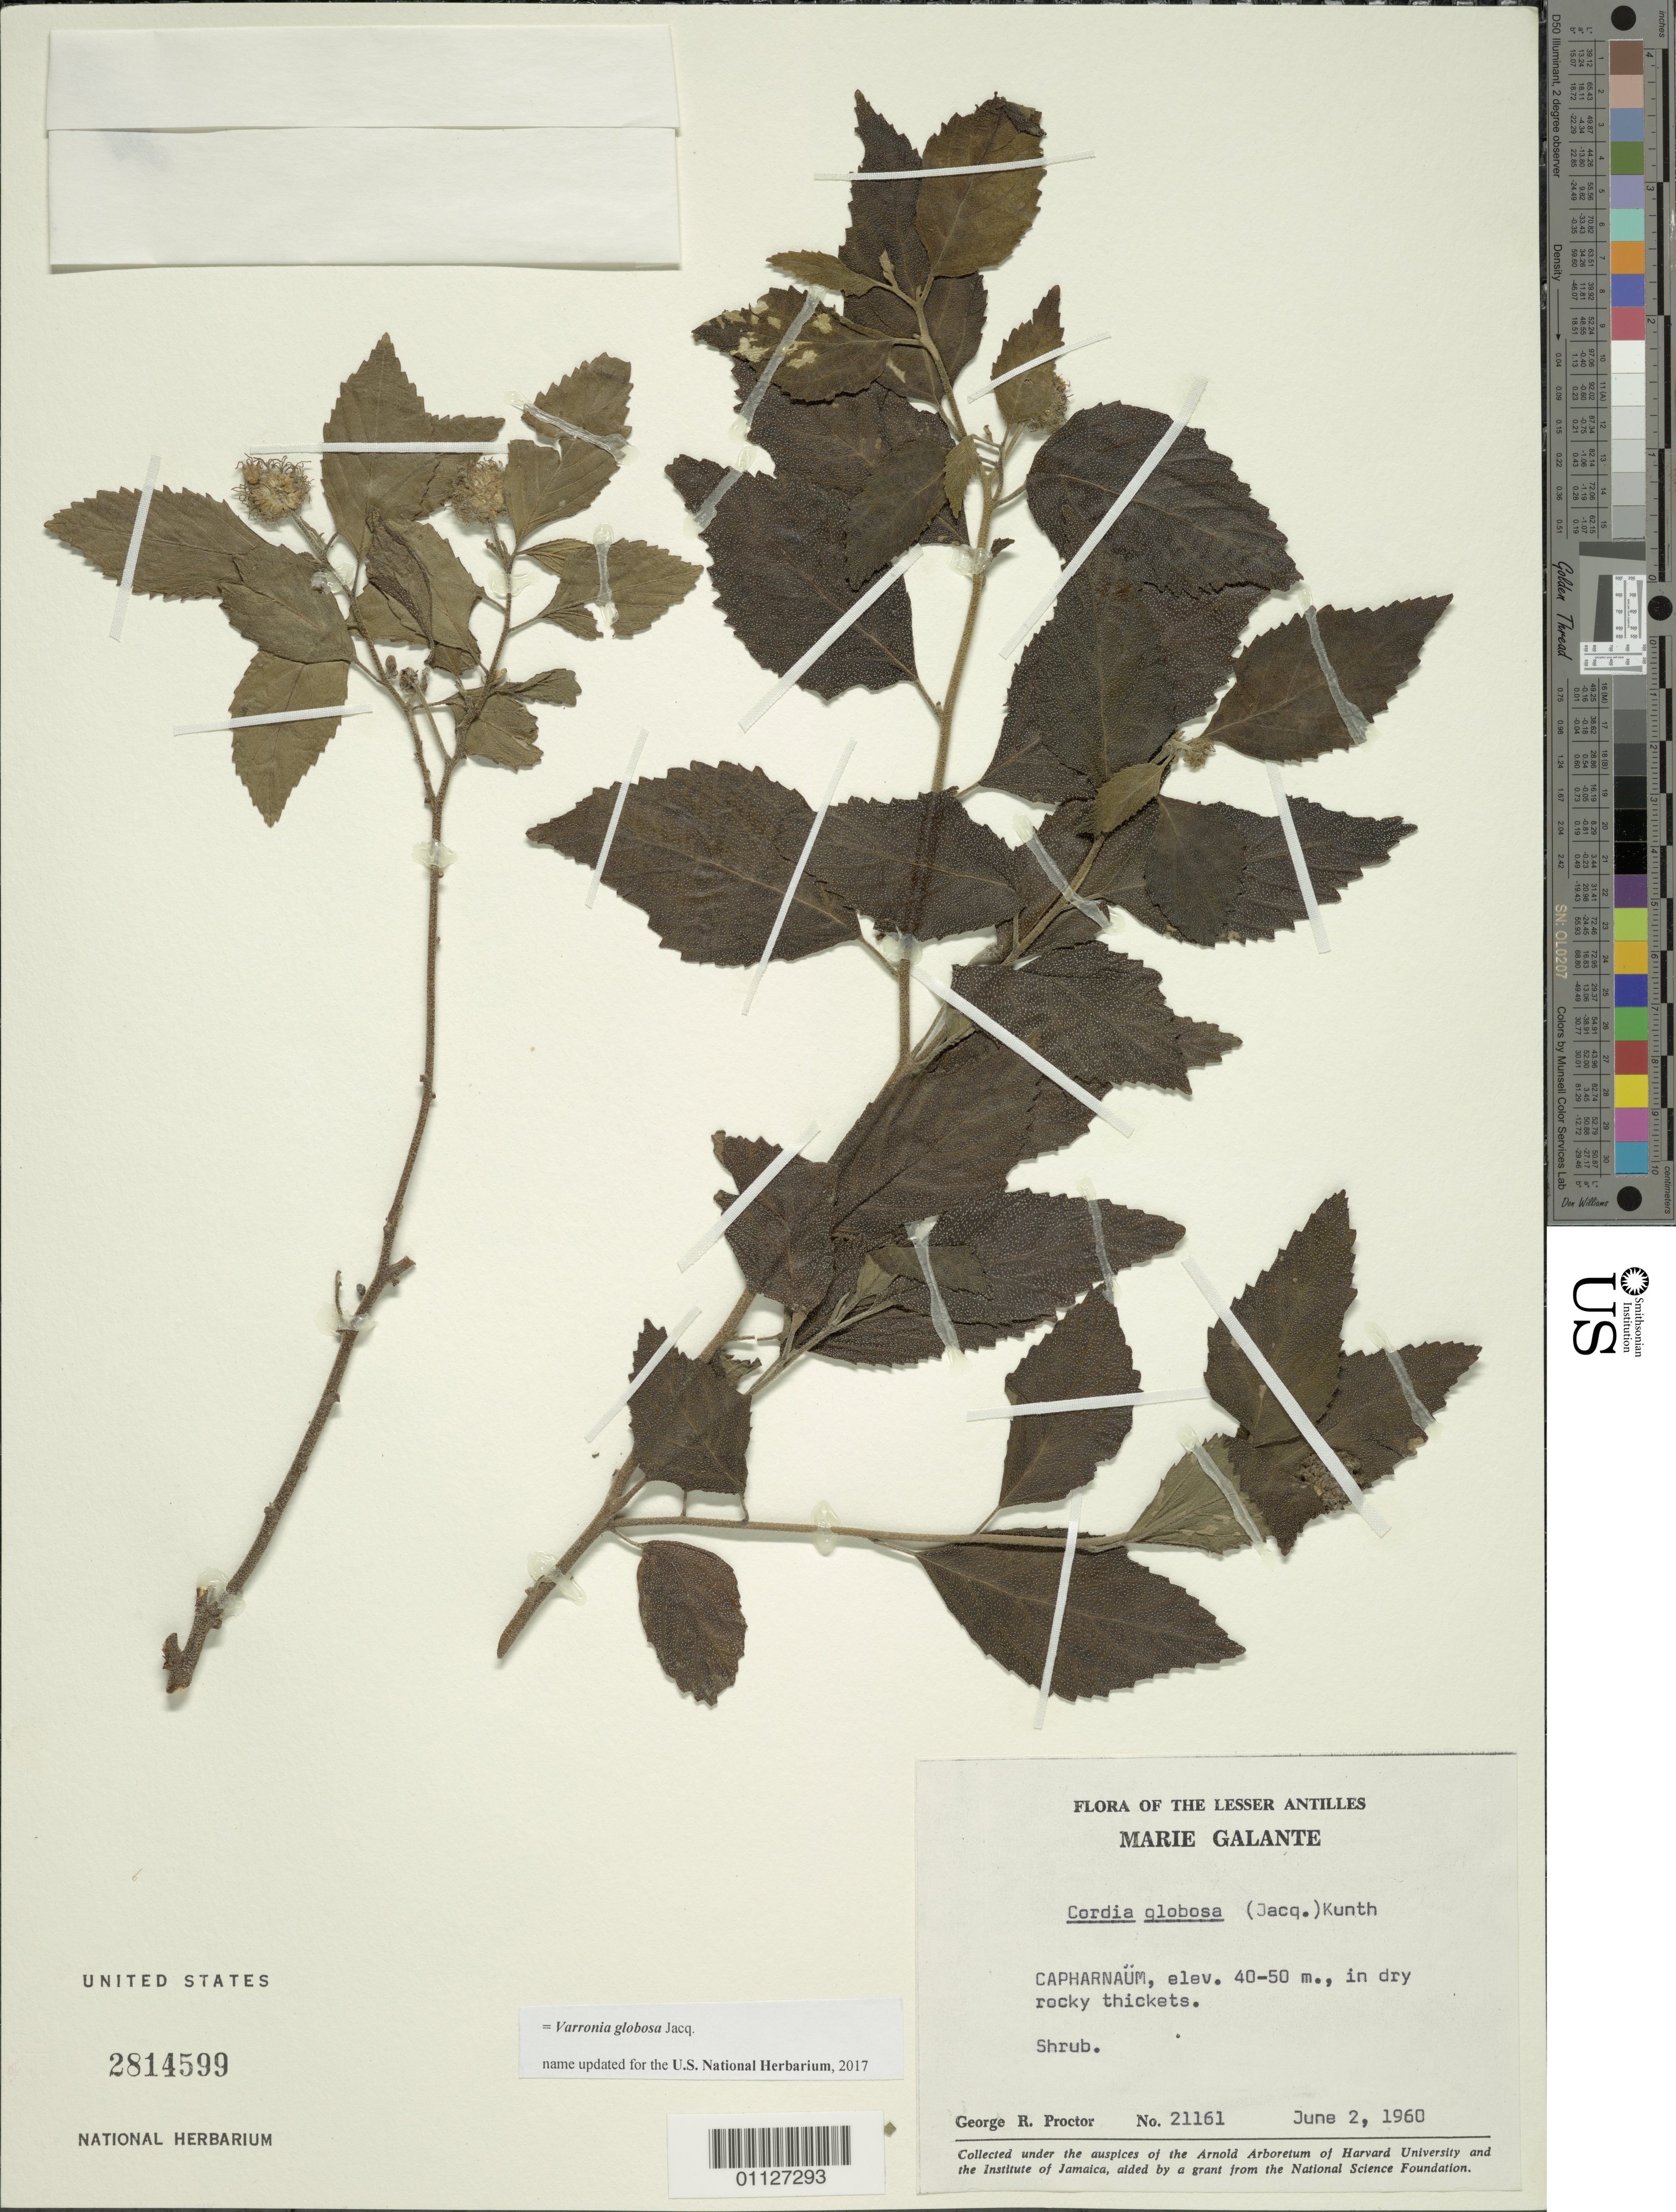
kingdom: Plantae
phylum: Tracheophyta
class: Magnoliopsida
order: Boraginales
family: Cordiaceae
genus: Varronia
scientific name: Varronia globosa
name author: Jacq.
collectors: G. R. Proctor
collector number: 21161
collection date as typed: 02 Jun 1960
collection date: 1960-06-02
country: Guadeloupe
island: Marie Galante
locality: Capharnaum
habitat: in dry rocky thickets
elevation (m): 40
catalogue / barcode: US 2814599